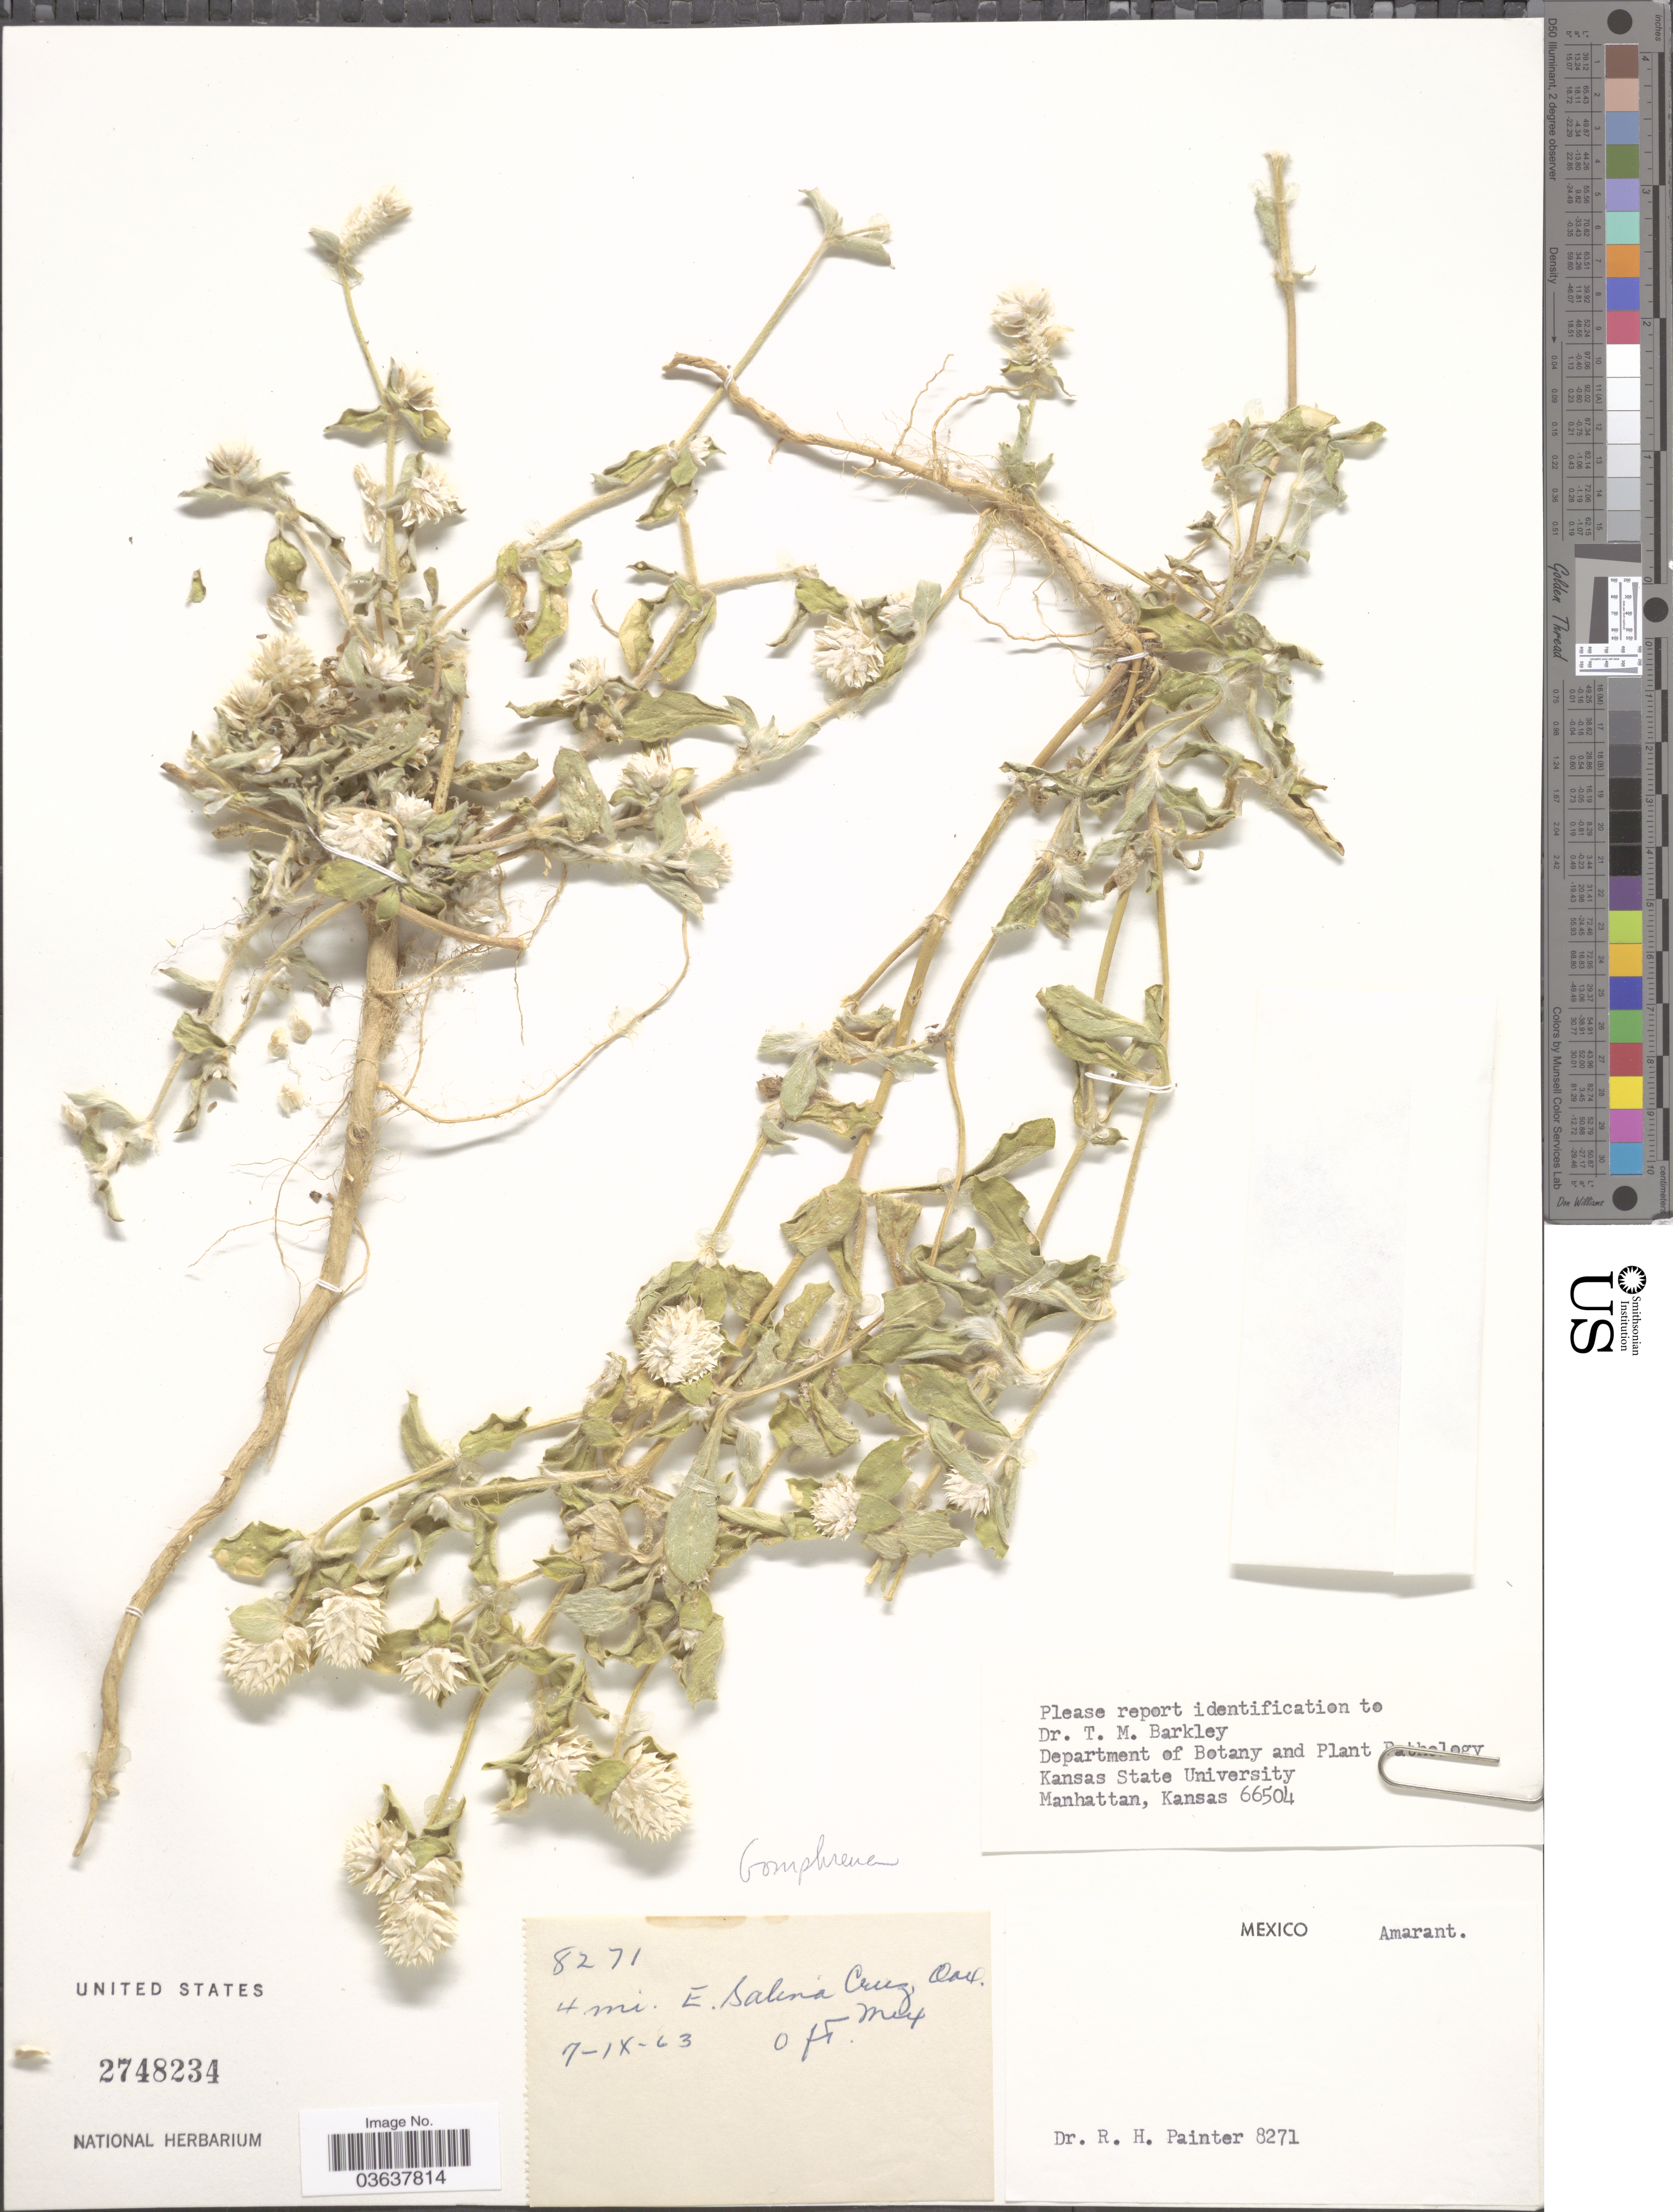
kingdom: Plantae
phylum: Tracheophyta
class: Magnoliopsida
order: Caryophyllales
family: Amaranthaceae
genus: Gomphrena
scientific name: Gomphrena sp.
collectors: Painter, R. H.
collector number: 8271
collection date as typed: Transcribed d/m/y: 7/9/63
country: Mexico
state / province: Oaxaca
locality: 4 mi. E. Salina Cruz.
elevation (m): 0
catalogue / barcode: US 2748234